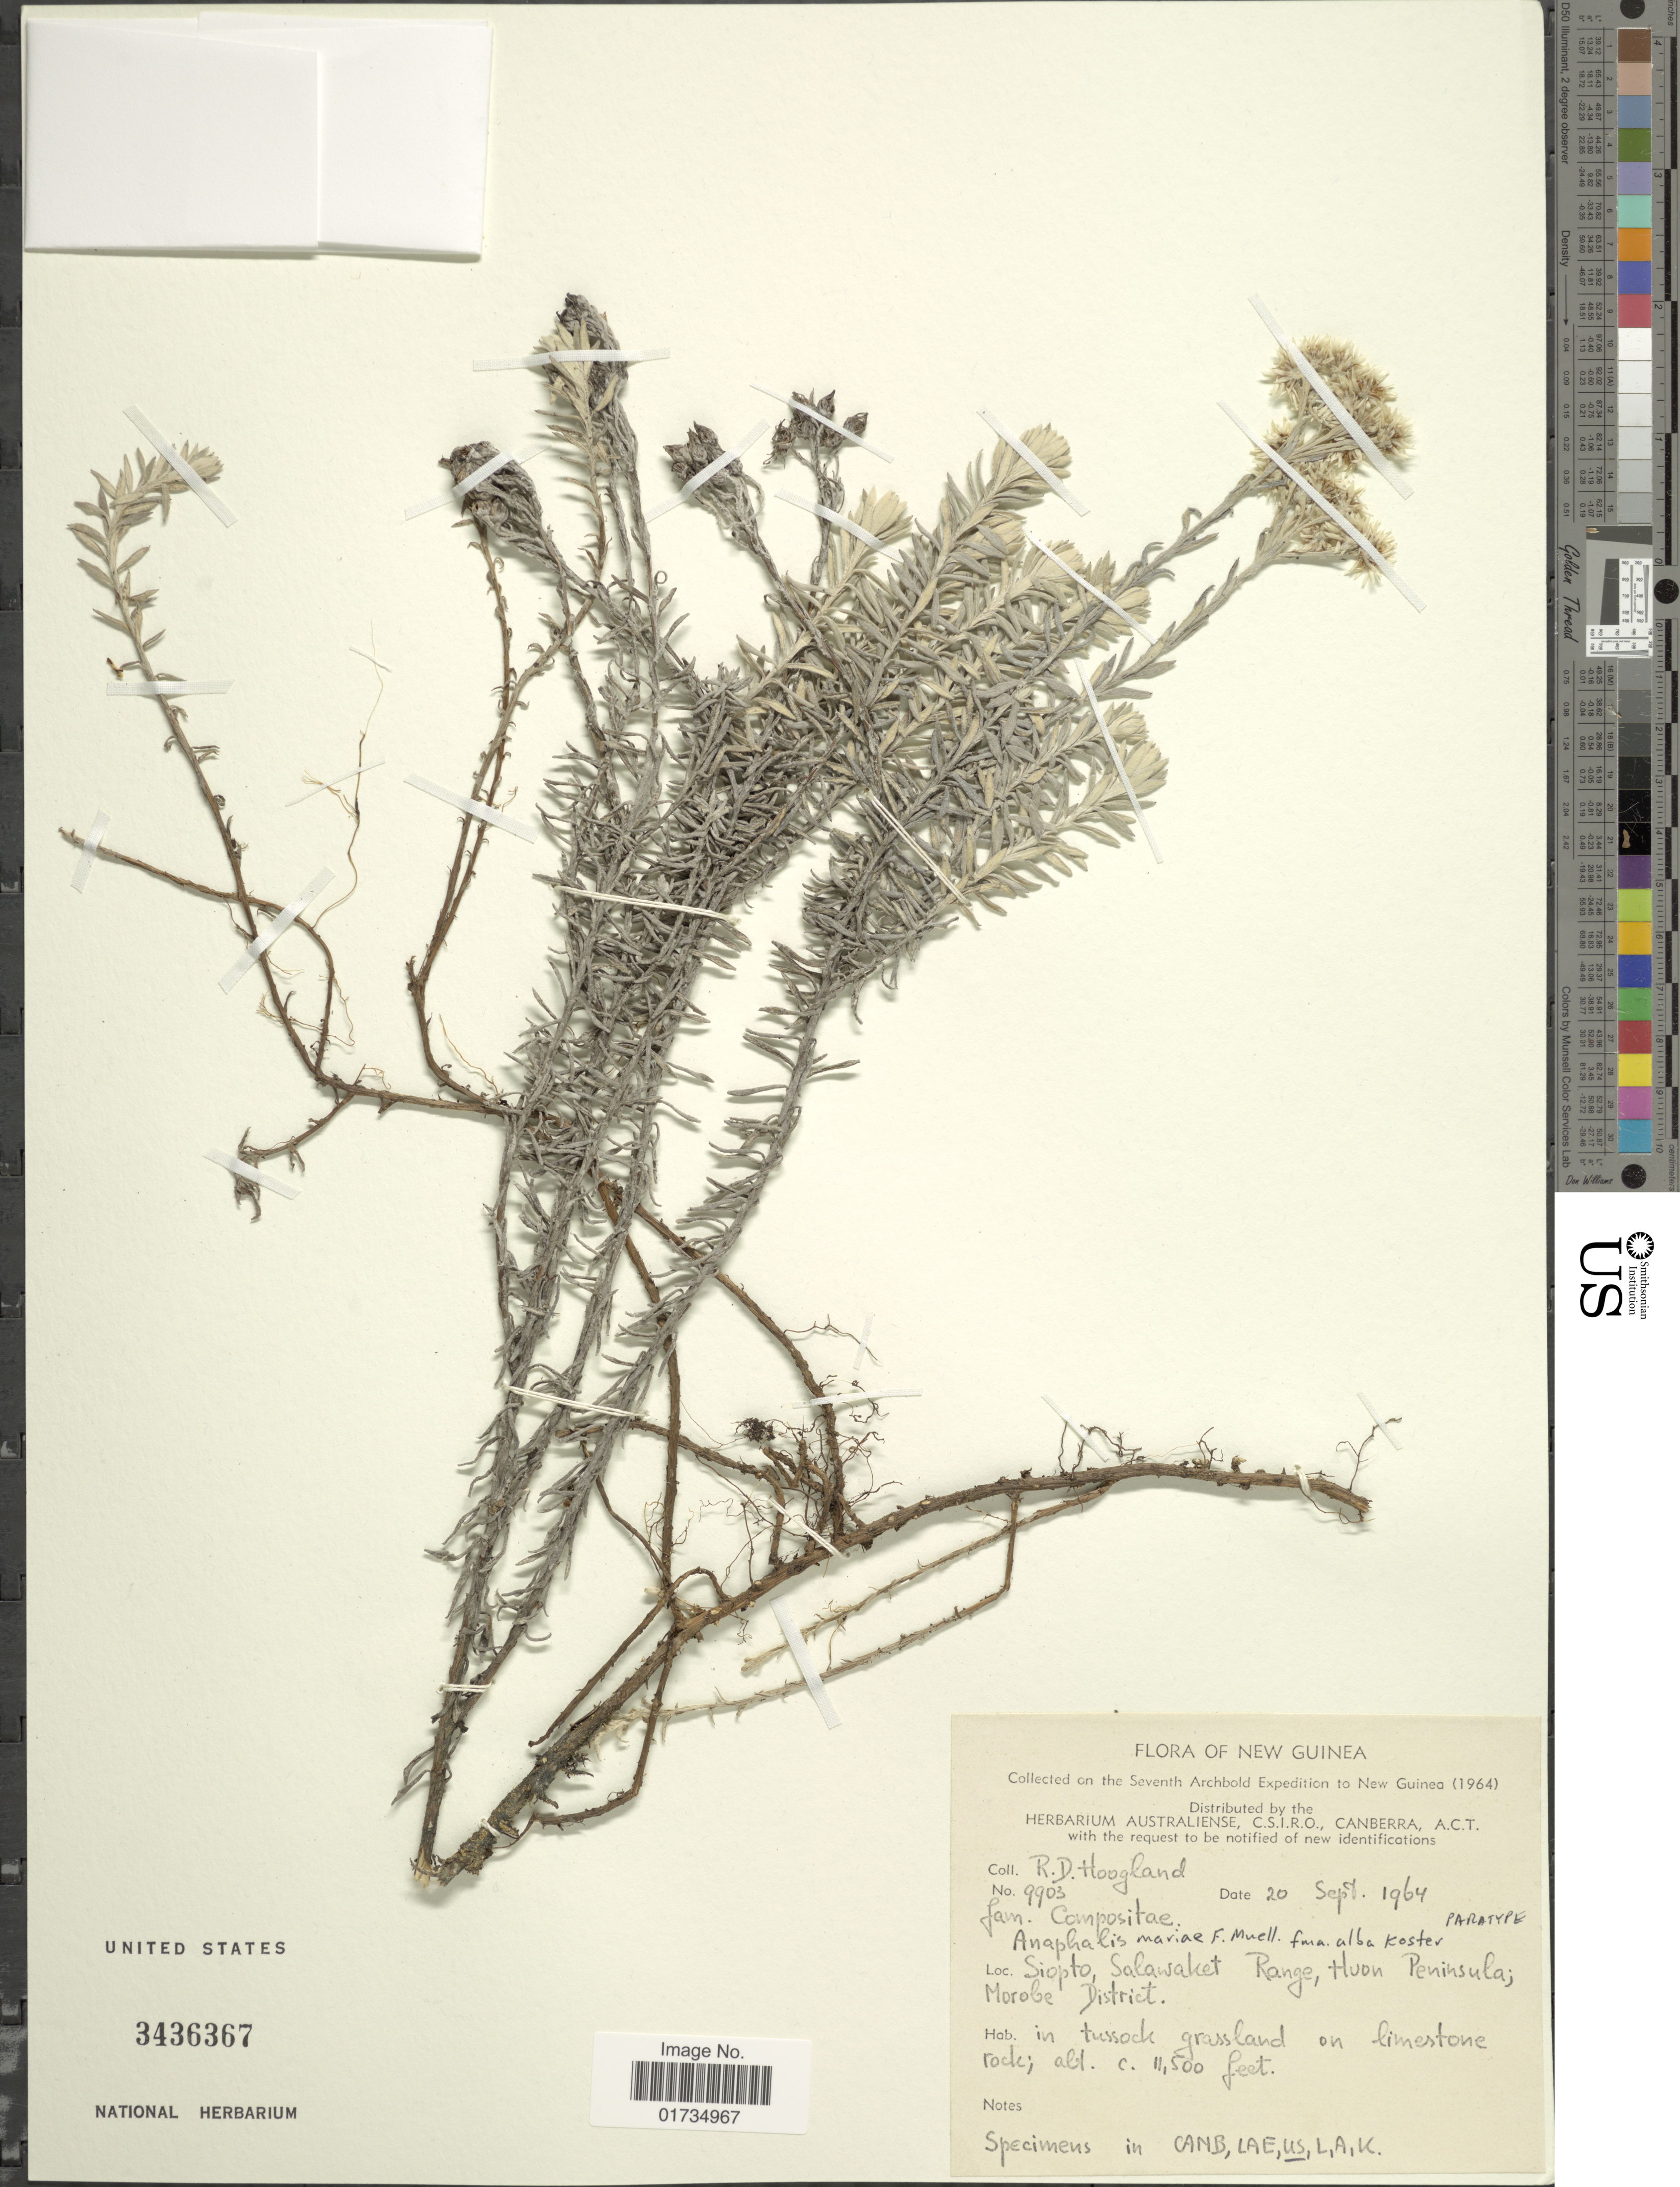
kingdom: Plantae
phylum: Tracheophyta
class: Magnoliopsida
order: Asterales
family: Asteraceae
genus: Anaphalis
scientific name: Anaphalis mariae f. alba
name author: J. Kost.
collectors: R. D. Hoogland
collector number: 9903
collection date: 1964-09-20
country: Papua New Guinea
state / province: Morobe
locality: New Guinea. Siopto, Salawaket Range, Huon Peninsula; Morobe District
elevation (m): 3505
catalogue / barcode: US 3436367